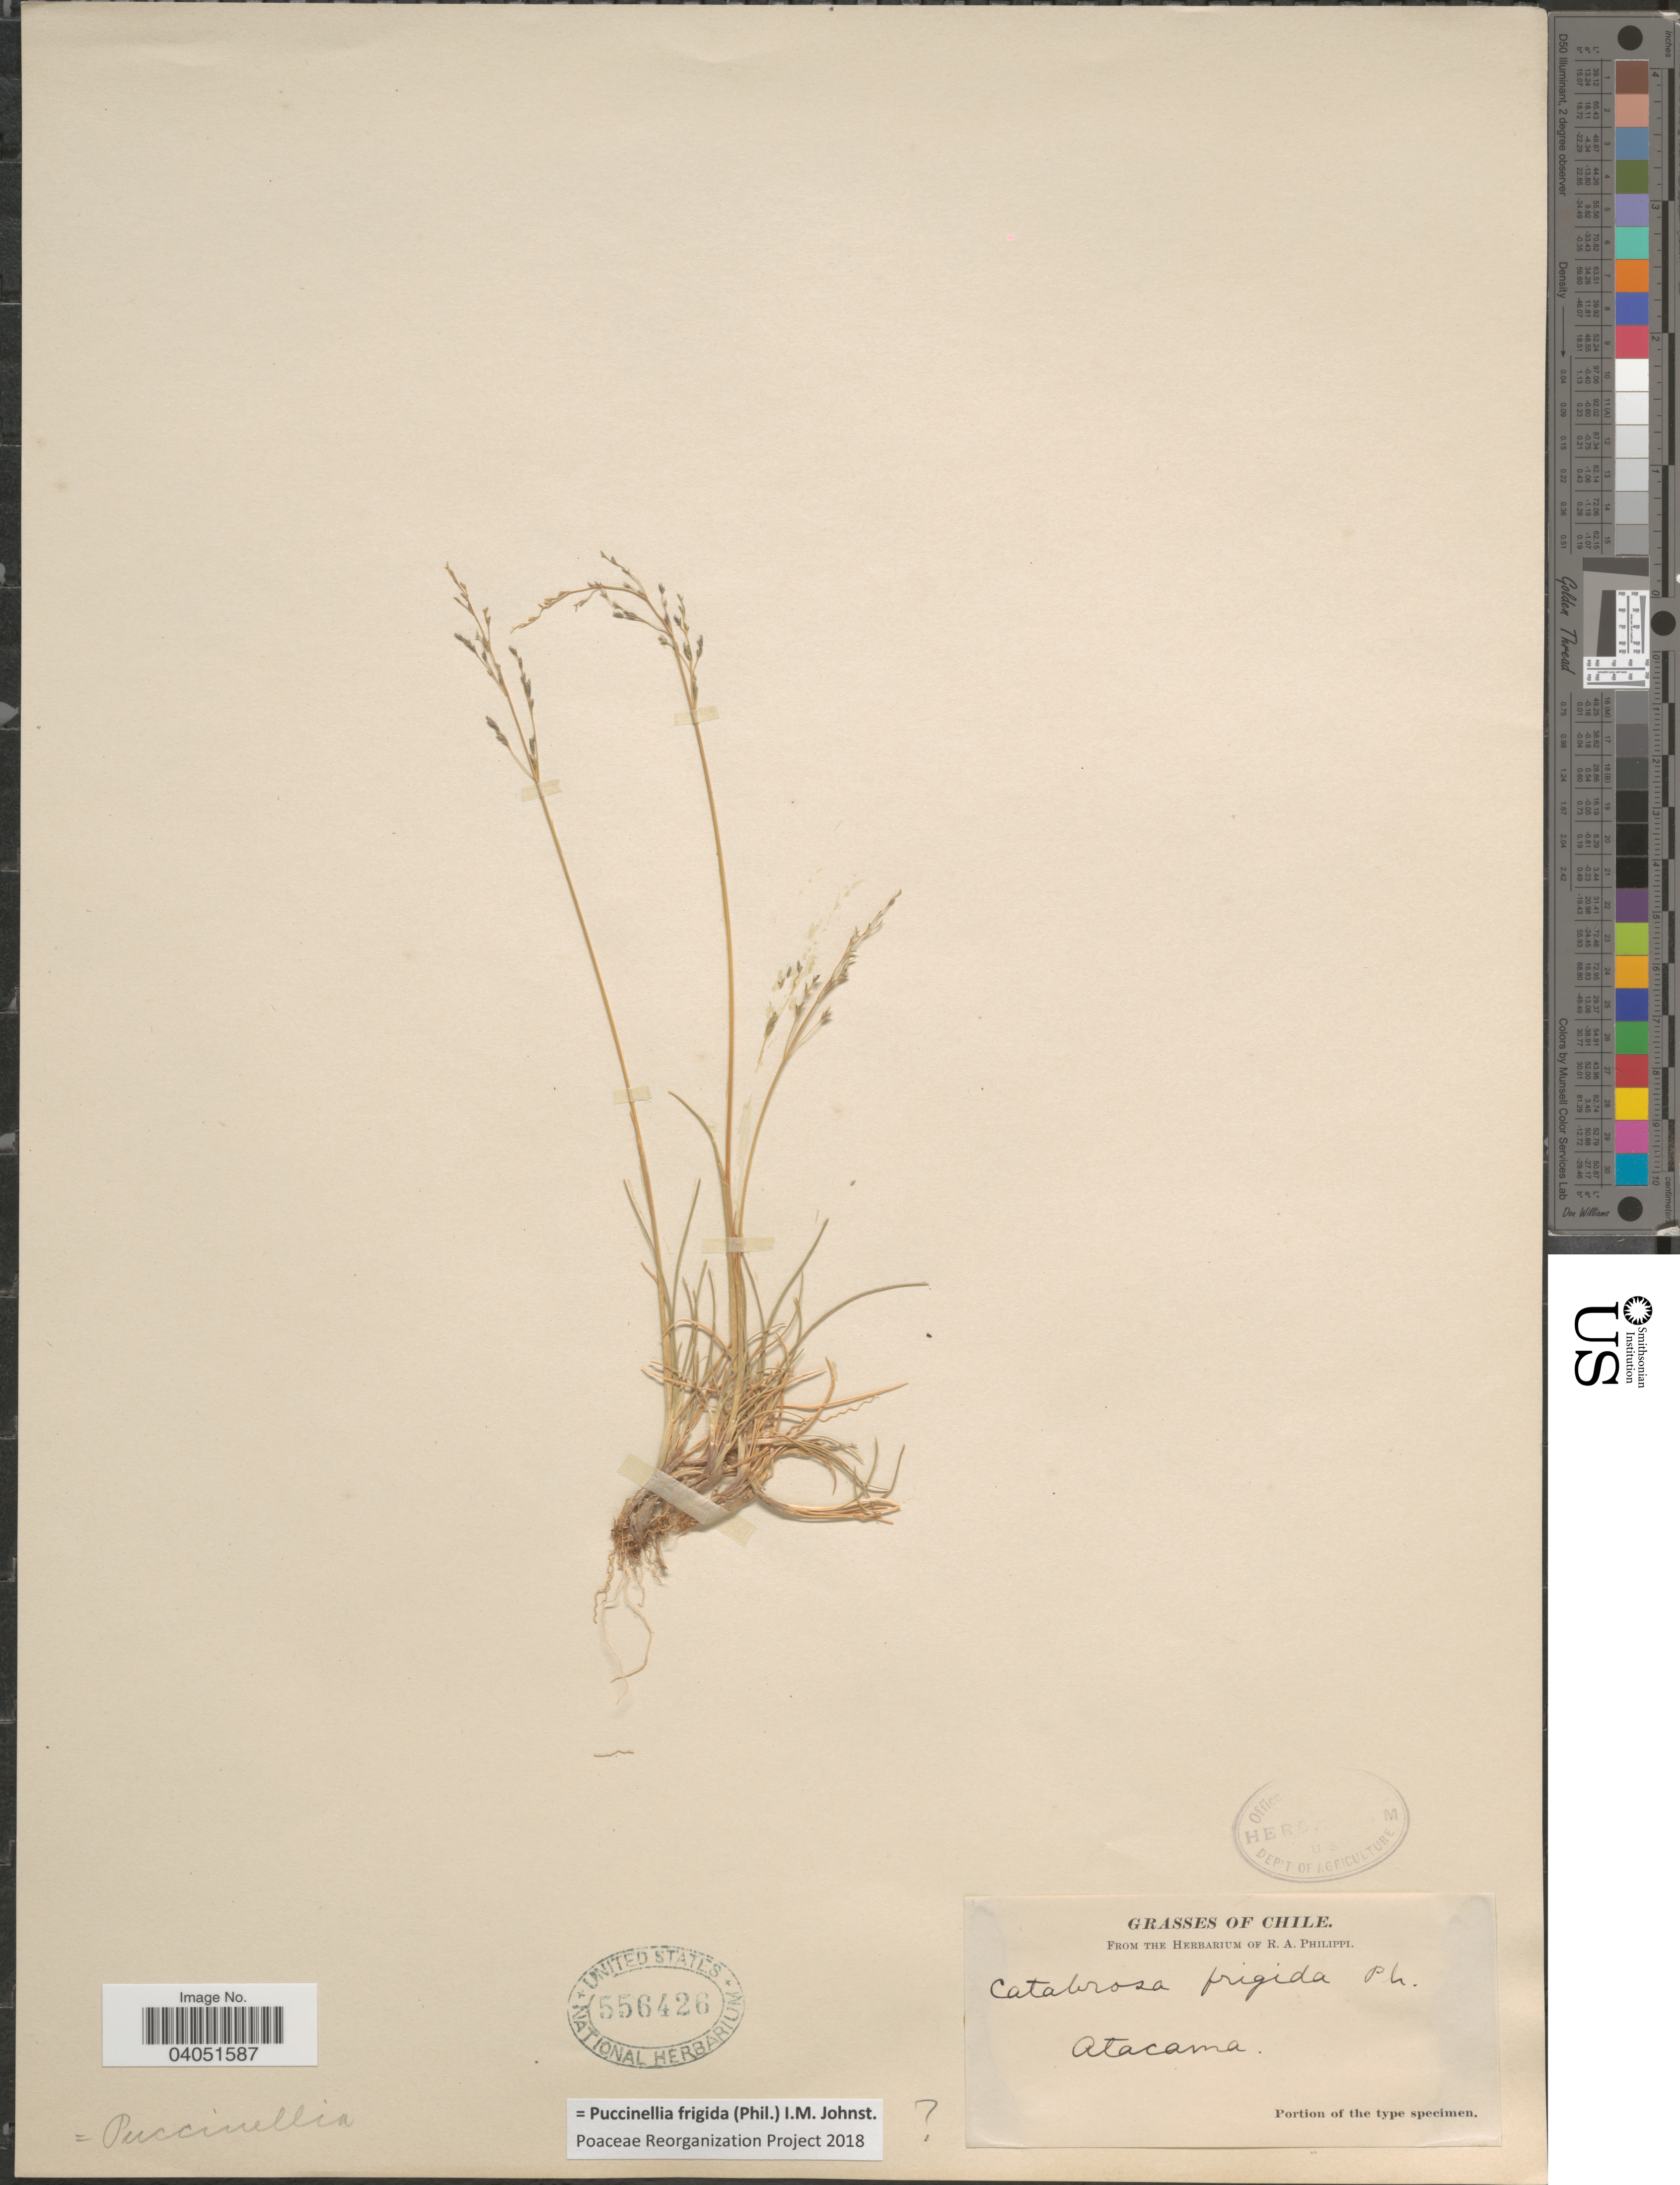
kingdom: Plantae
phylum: Tracheophyta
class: Liliopsida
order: Poales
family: Poaceae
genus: Puccinellia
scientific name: Puccinellia frigida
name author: (Phil.) I.M. Johnst.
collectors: ex. herb. R.A. Philippi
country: Chile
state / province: Atacama (III)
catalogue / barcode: US 556426